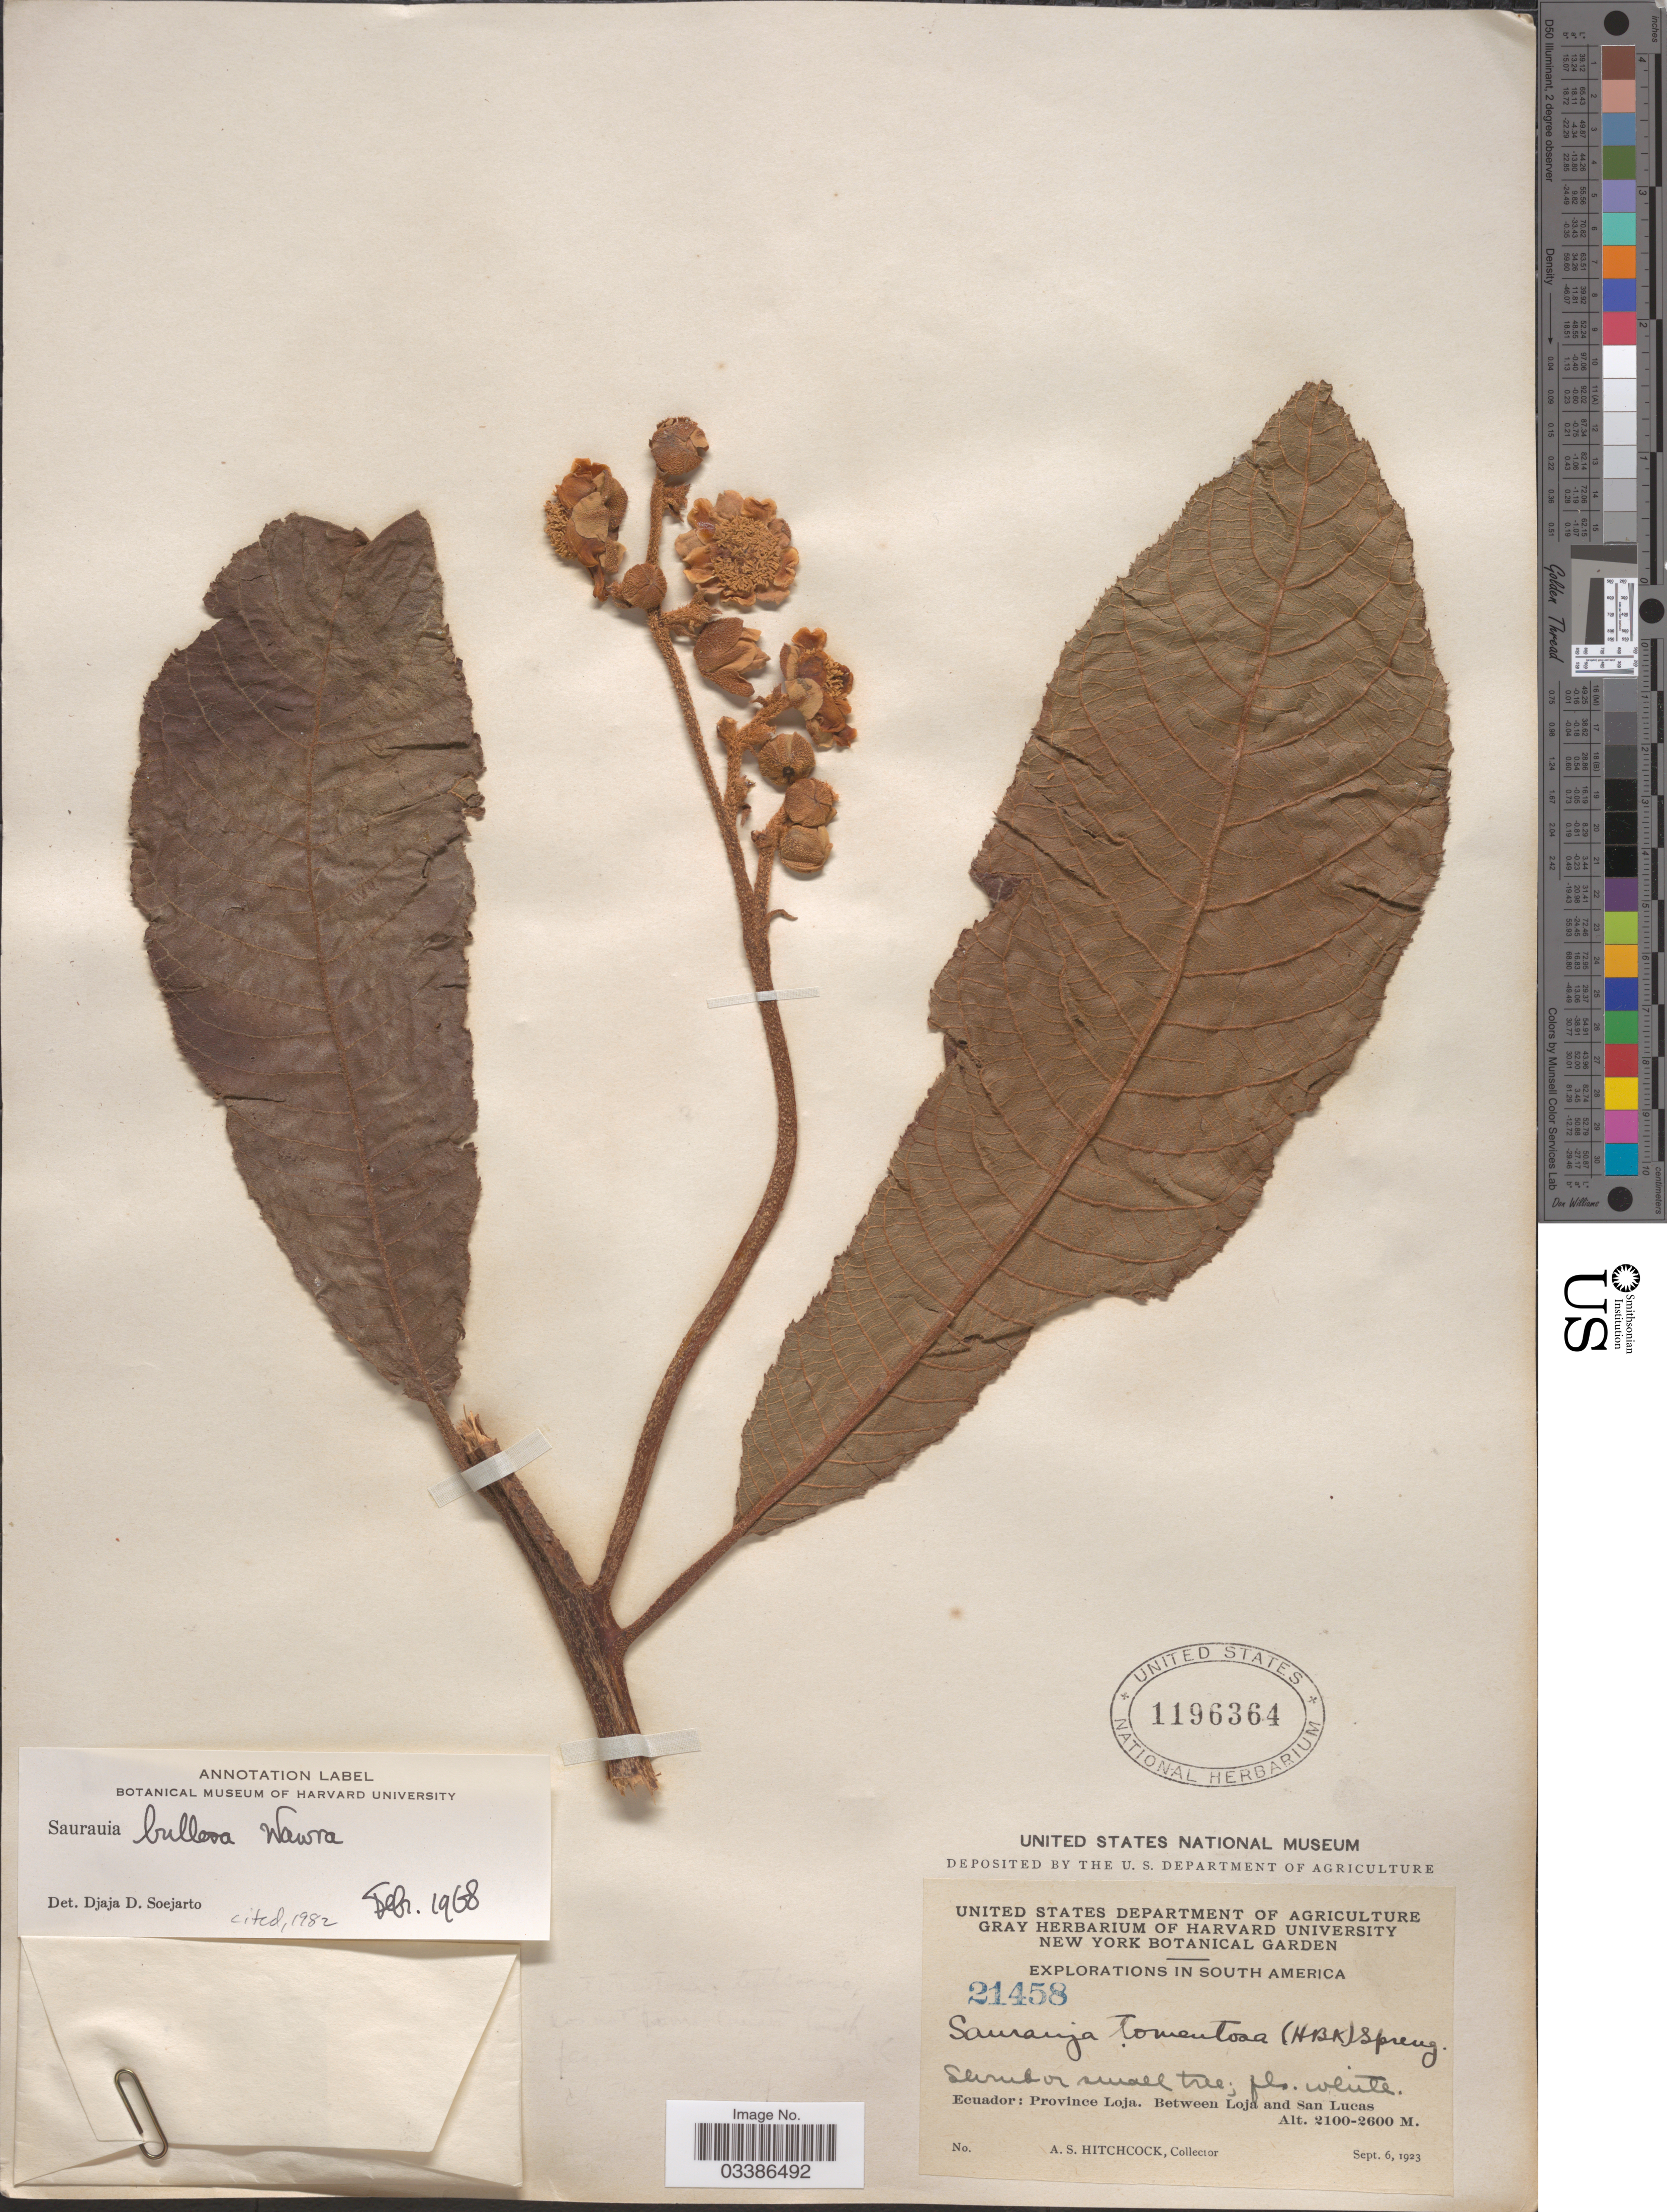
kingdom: Plantae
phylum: Tracheophyta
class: Magnoliopsida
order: Ericales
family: Actinidiaceae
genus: Saurauia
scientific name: Saurauia bullosa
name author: Wawra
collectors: A. S. Hitchcock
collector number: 21458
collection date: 1923-09-06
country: Ecuador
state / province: Loja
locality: Between Loja and San Lucas.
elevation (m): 2100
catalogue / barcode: US 1196364